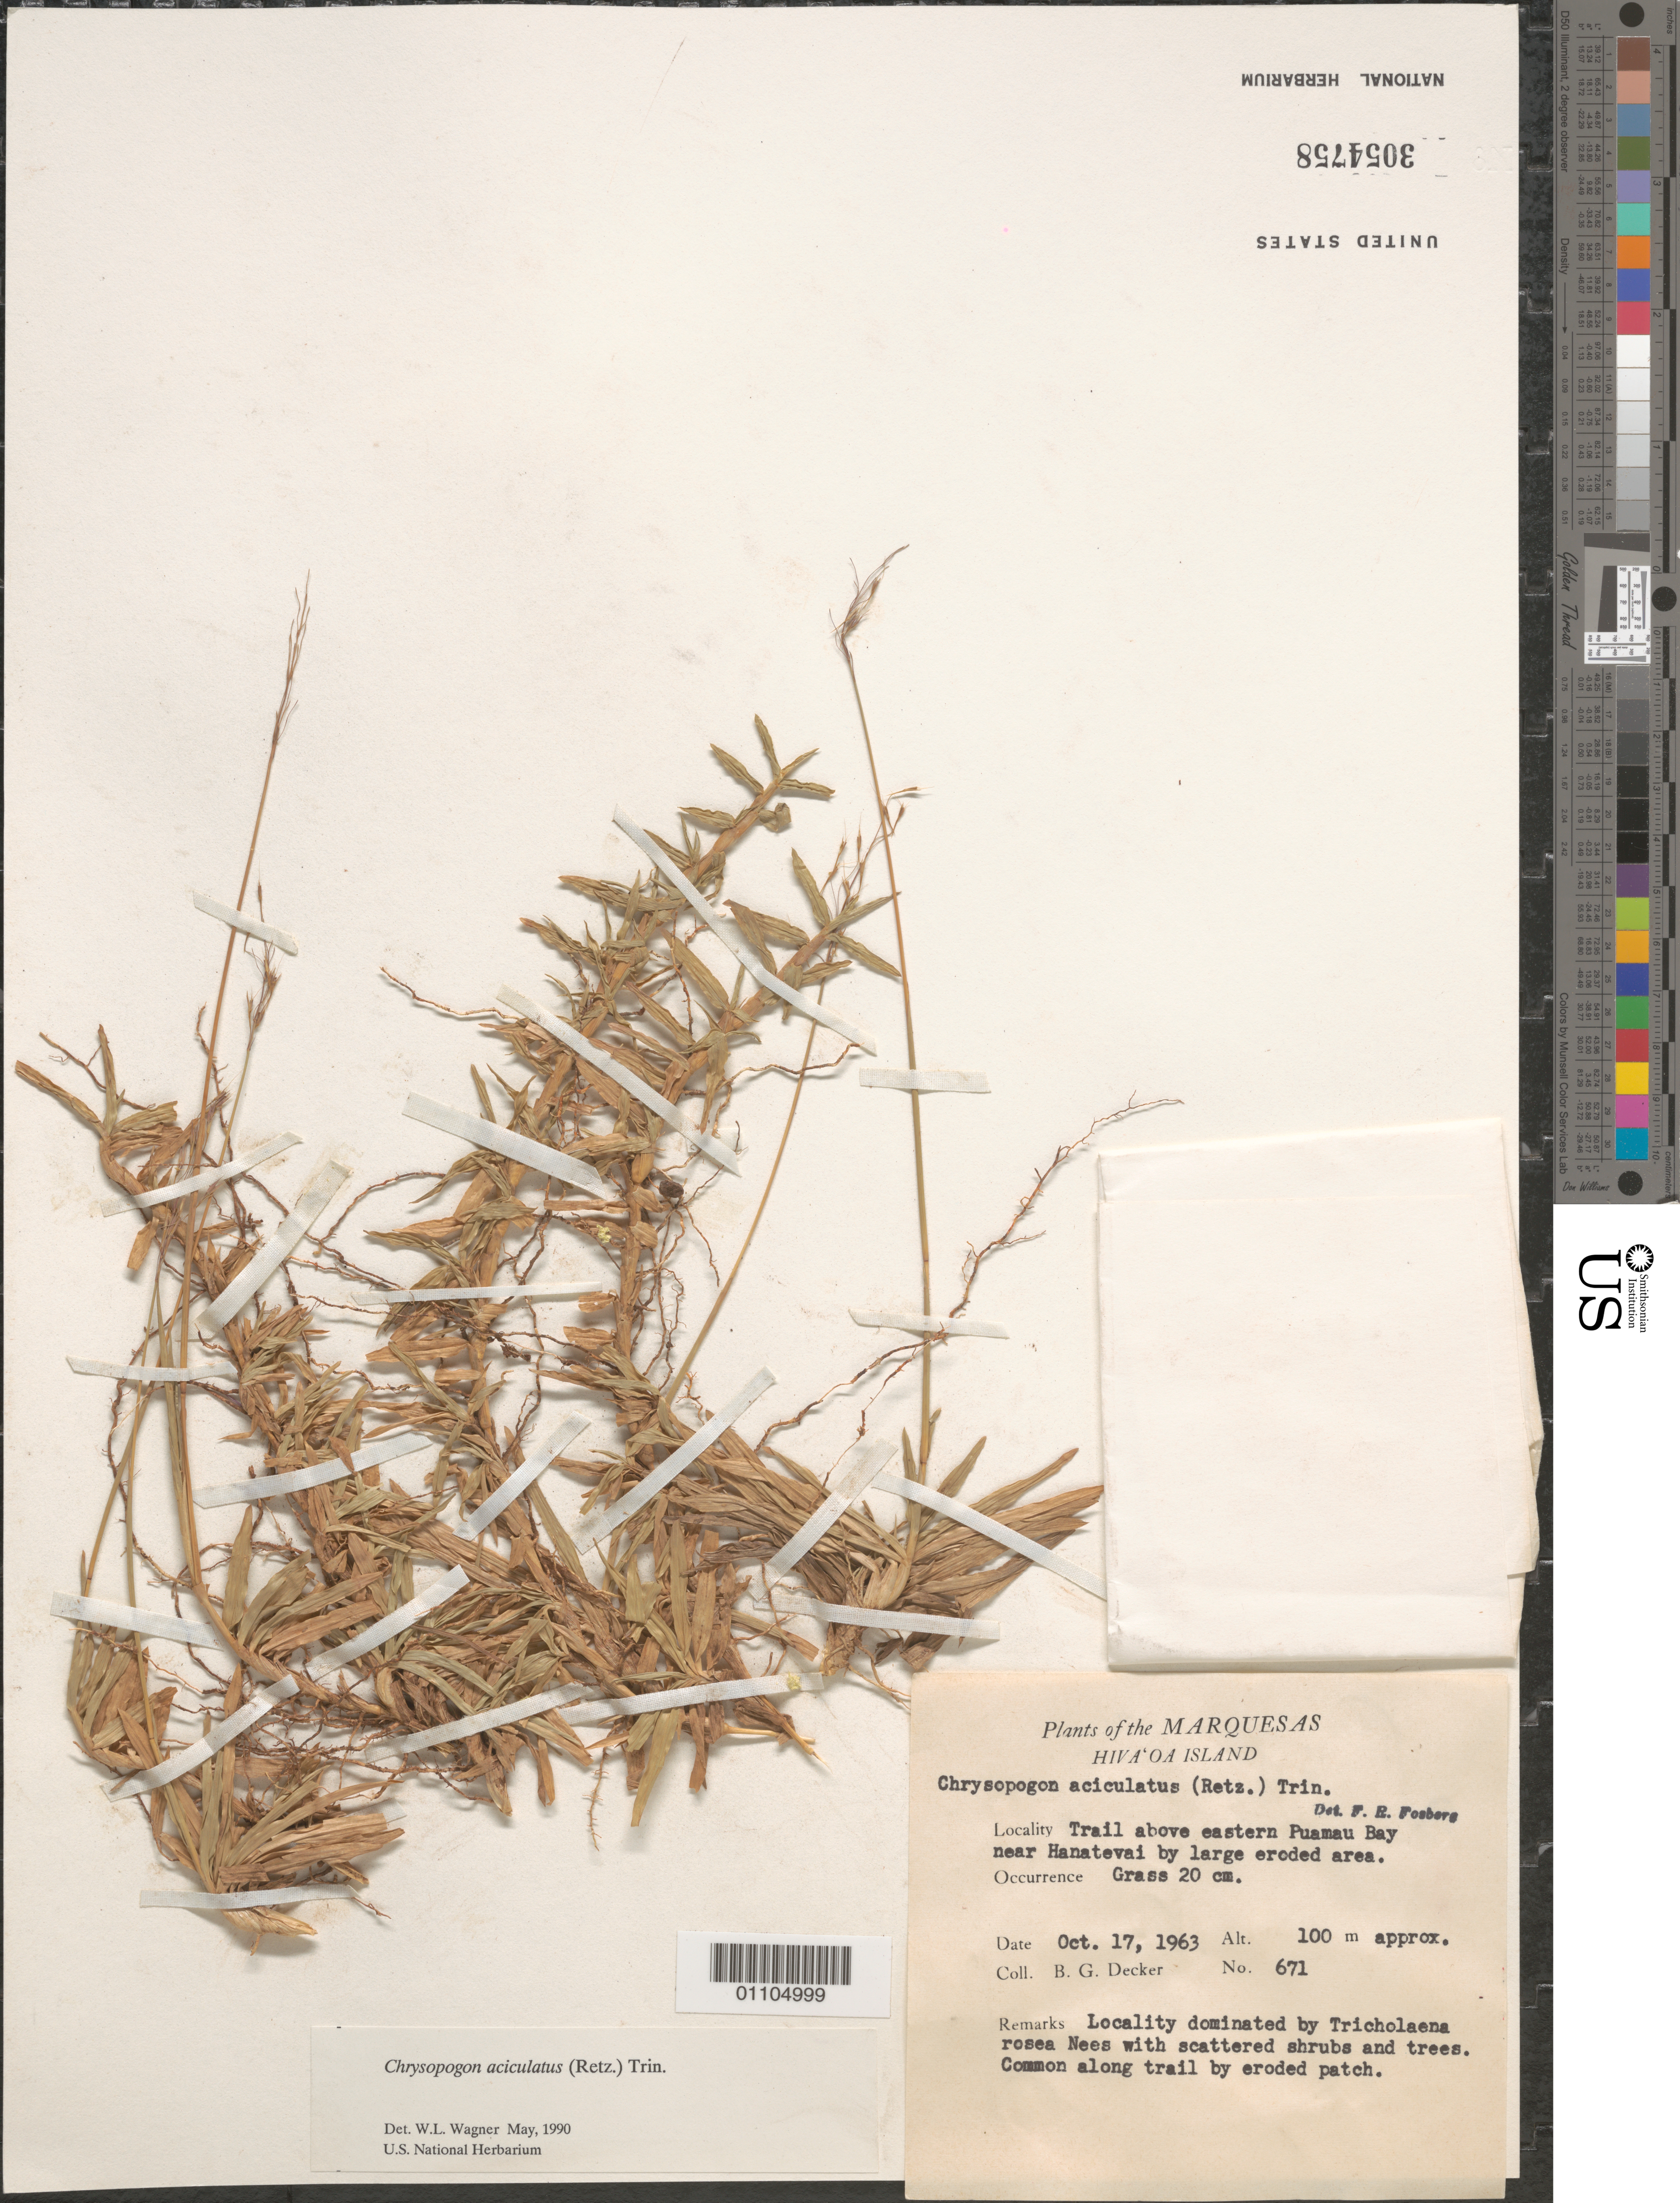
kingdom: Plantae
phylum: Tracheophyta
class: Liliopsida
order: Poales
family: Poaceae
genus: Chrysopogon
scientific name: Chrysopogon aciculatus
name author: (Retz.) Trin.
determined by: Wagner, W. L., (BOT), Smithsonian Institution - National Museum of Natural History (UNITED STATES)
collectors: B. G. Decker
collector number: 671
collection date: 1963-10-17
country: French Polynesia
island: Hiva Oa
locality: trail above E Puamau Bay near Hanatevai by large eroded area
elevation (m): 100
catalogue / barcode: US 3054758